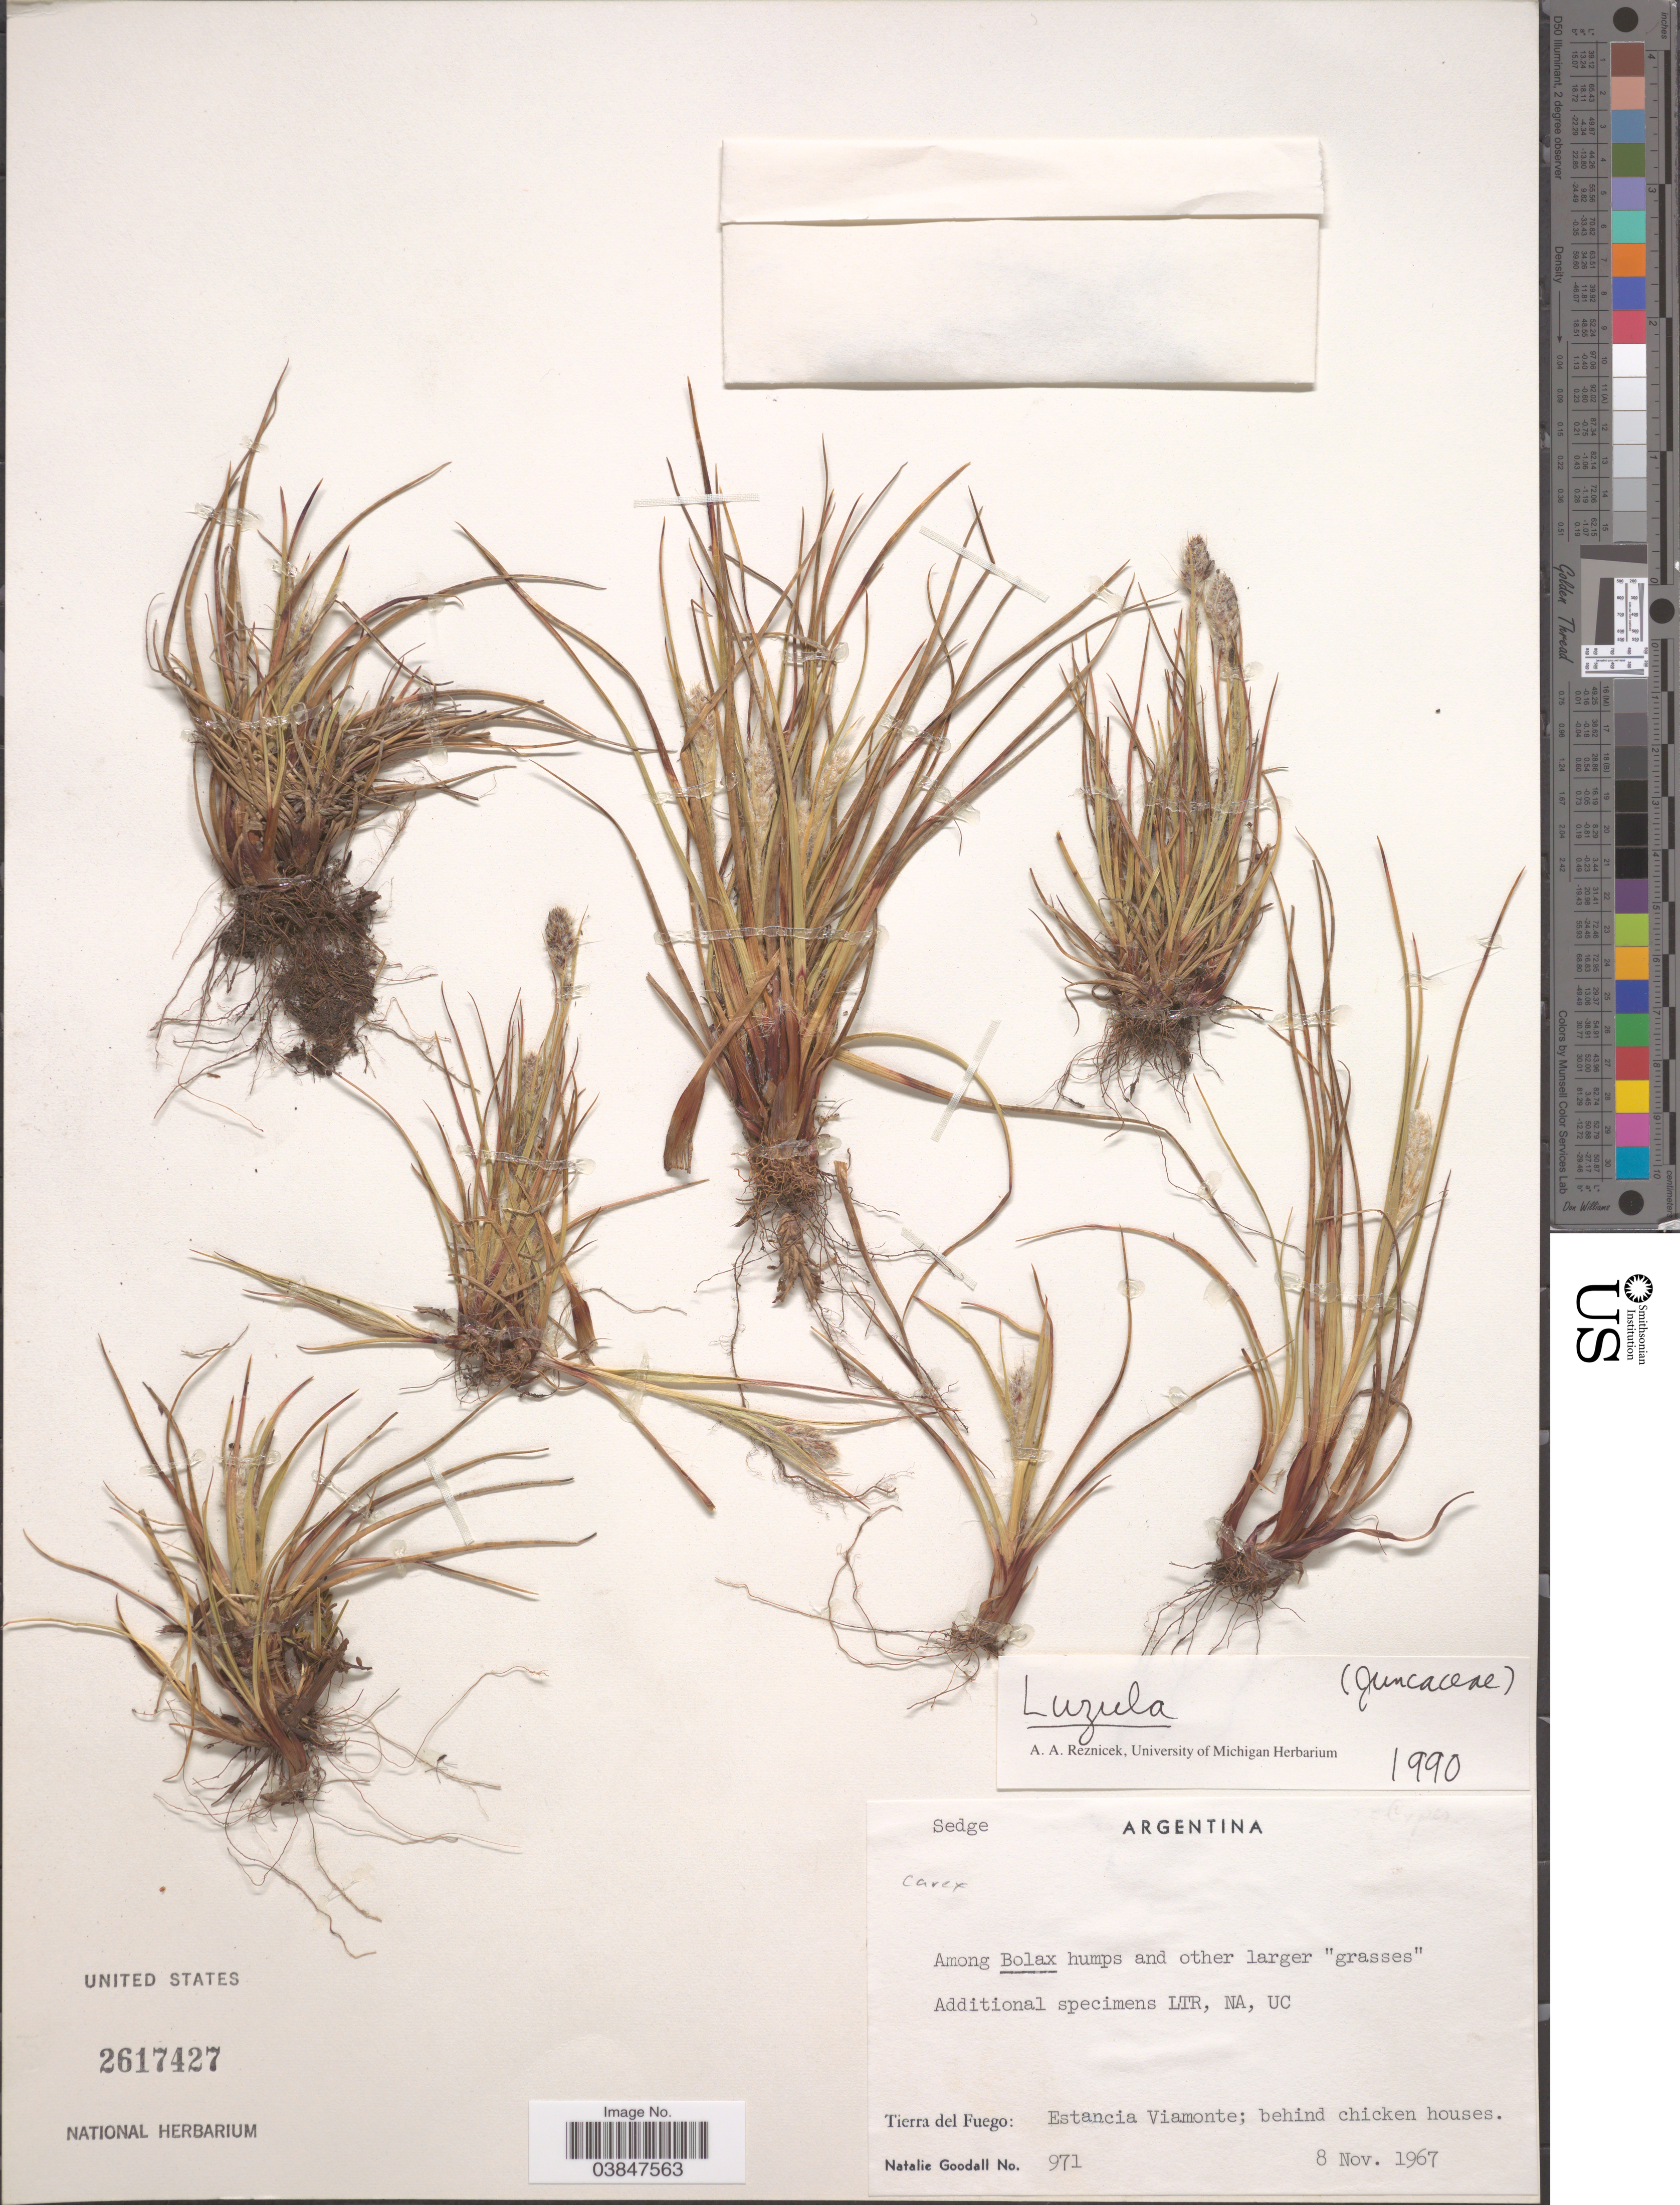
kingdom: Plantae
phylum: Tracheophyta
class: Liliopsida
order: Poales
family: Juncaceae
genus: Luzula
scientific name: Luzula sp.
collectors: N. Goodall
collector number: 971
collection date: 1967-11-08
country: Argentina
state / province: Tierra del Fuego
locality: Estancia Viamonte; behind chicken houses.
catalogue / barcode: US 2617427